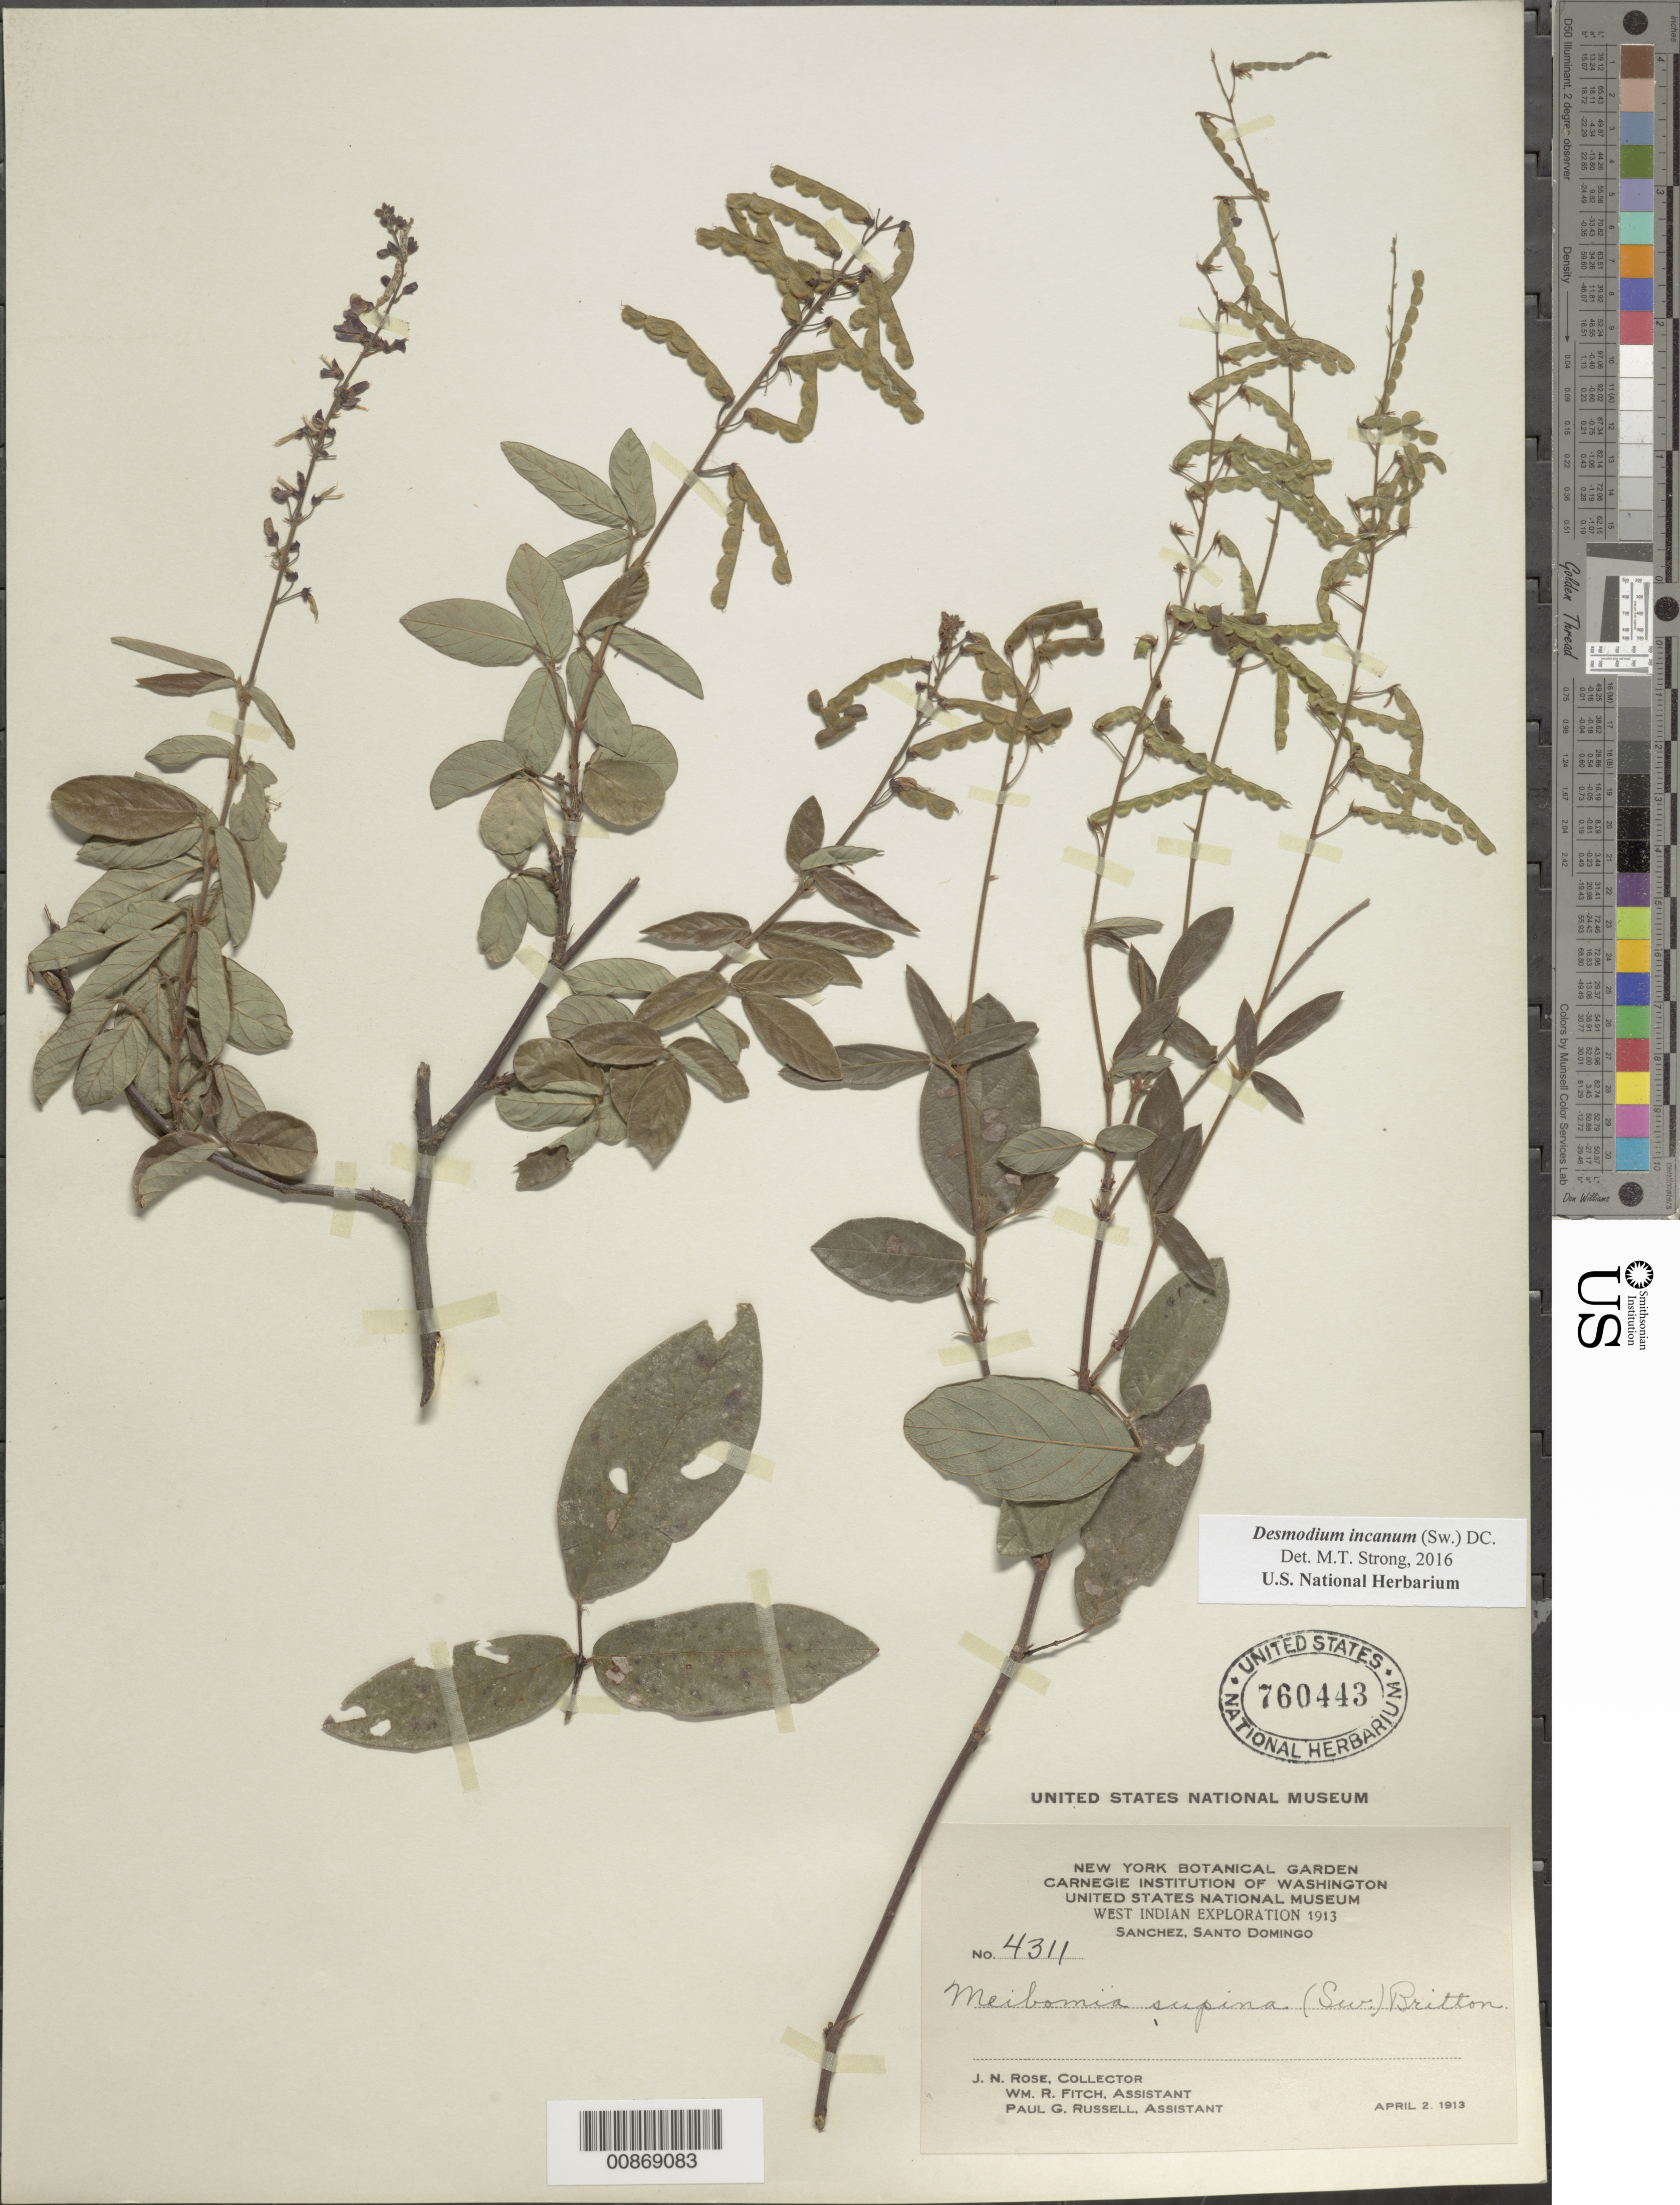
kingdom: Plantae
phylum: Tracheophyta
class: Magnoliopsida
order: Fabales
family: Fabaceae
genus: Desmodium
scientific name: Desmodium incanum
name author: (Sw.) DC.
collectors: J. N. Rose, W. R. Fitch & P. G. Russell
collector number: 4311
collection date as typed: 02 Apr 1913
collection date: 1913-04-02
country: Dominican Republic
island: Hispaniola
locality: Sánchez, Santo Domingo.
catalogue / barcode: US 760443